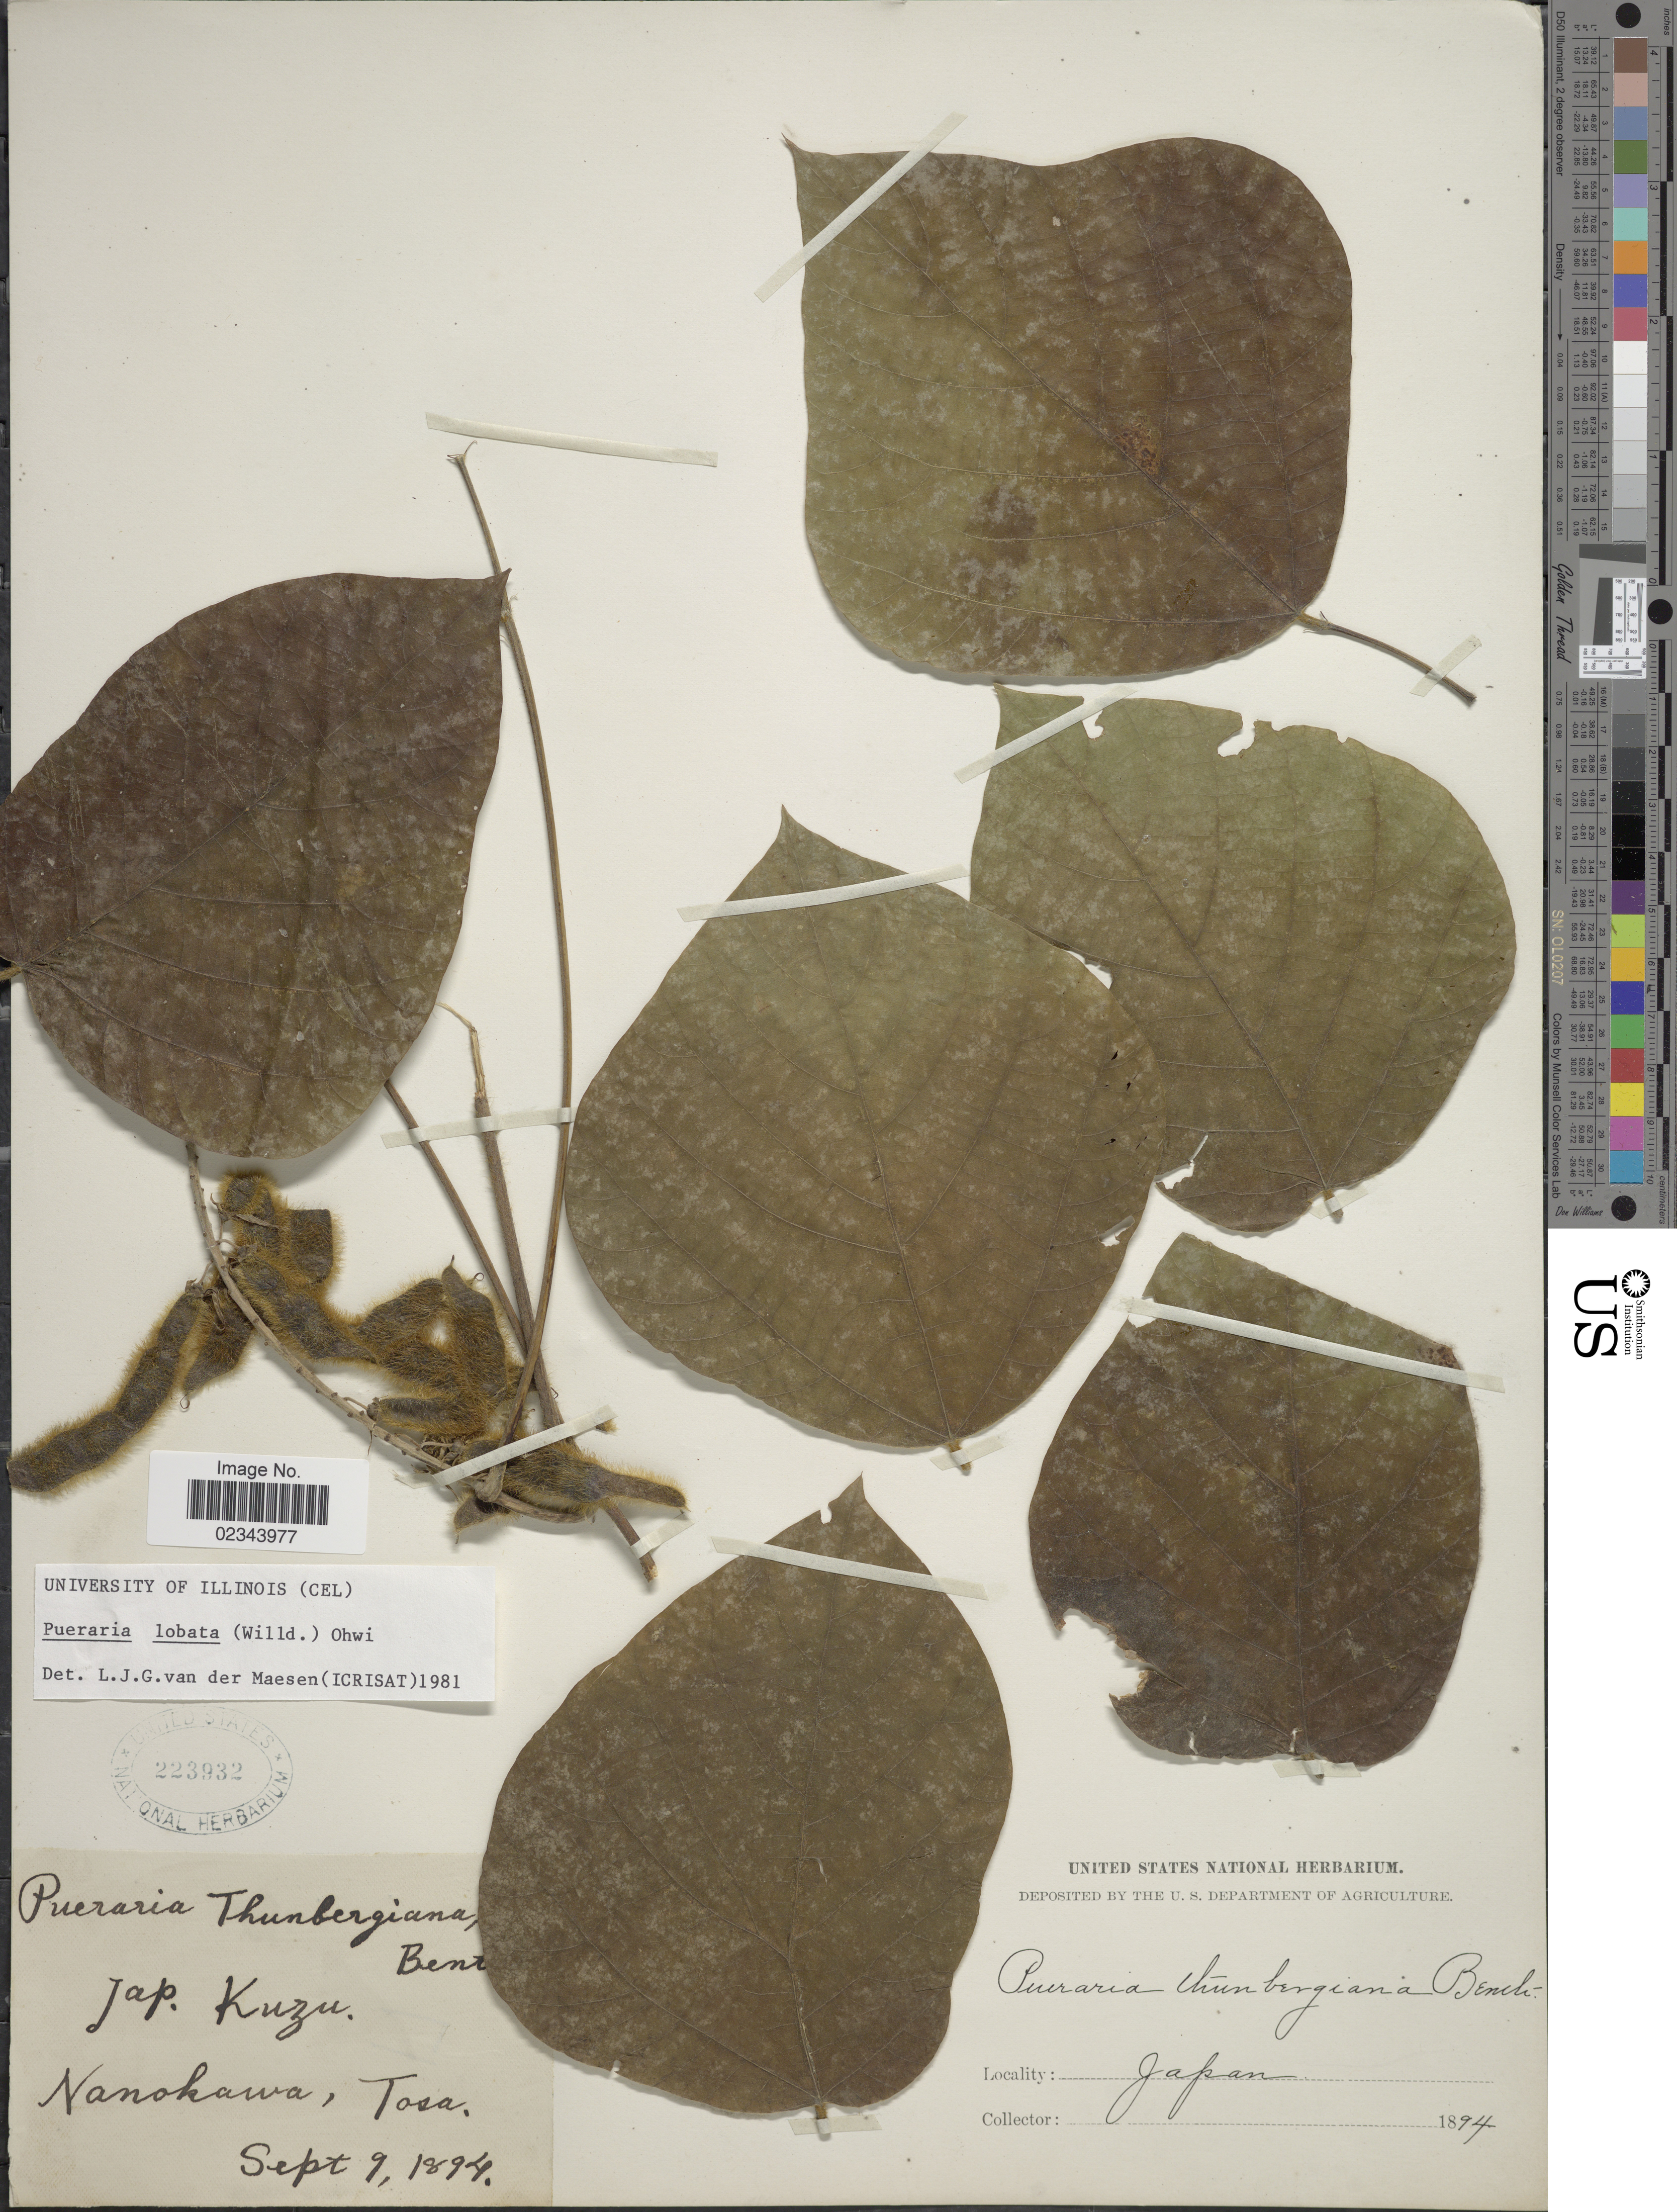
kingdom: Plantae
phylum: Tracheophyta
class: Magnoliopsida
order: Fabales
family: Fabaceae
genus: Pueraria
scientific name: Pueraria lobata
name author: (Willd.) Ohwi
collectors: ex herb. United States National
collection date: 1894-09-09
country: Japan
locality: Nanokawa, Tosa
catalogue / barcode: US 223932